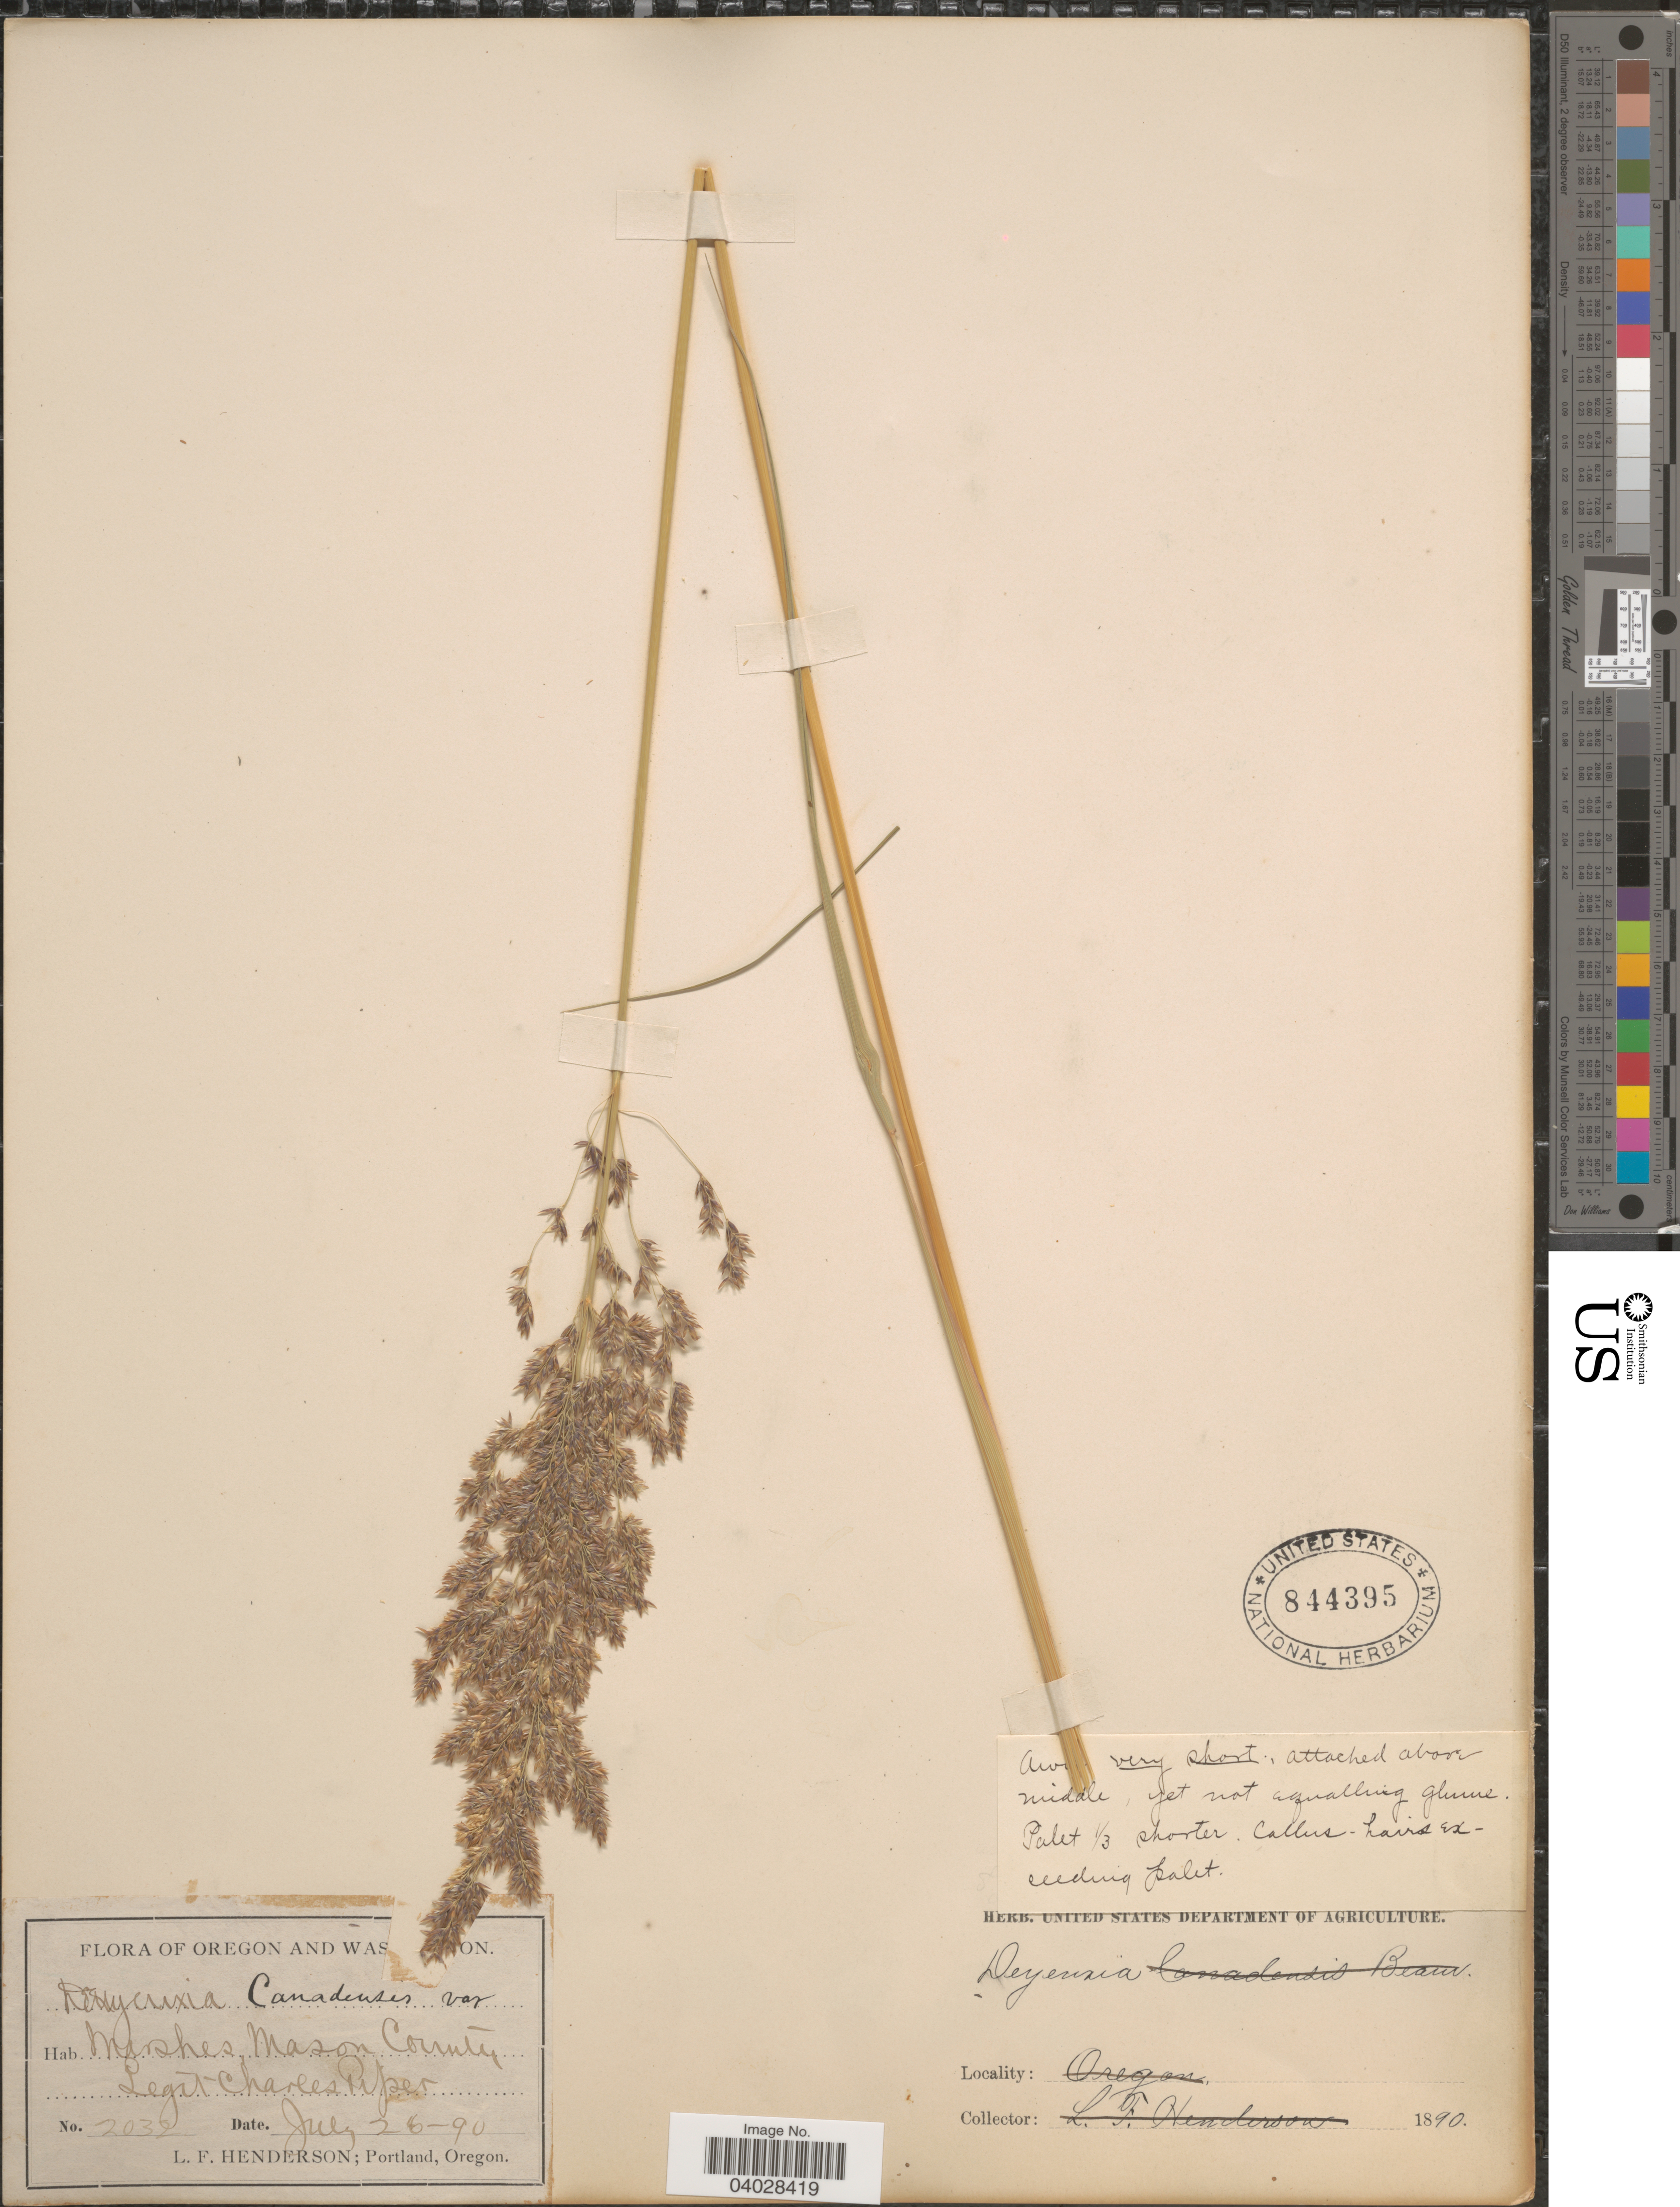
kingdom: Plantae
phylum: Tracheophyta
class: Liliopsida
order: Poales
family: Poaceae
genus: Calamagrostis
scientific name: Calamagrostis canadensis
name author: (Michx.) P. Beauv.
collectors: C. V. Piper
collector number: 2039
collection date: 1890-07-26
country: United States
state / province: Washington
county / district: Mason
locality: Marshes, Mason County.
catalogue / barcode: US 844395